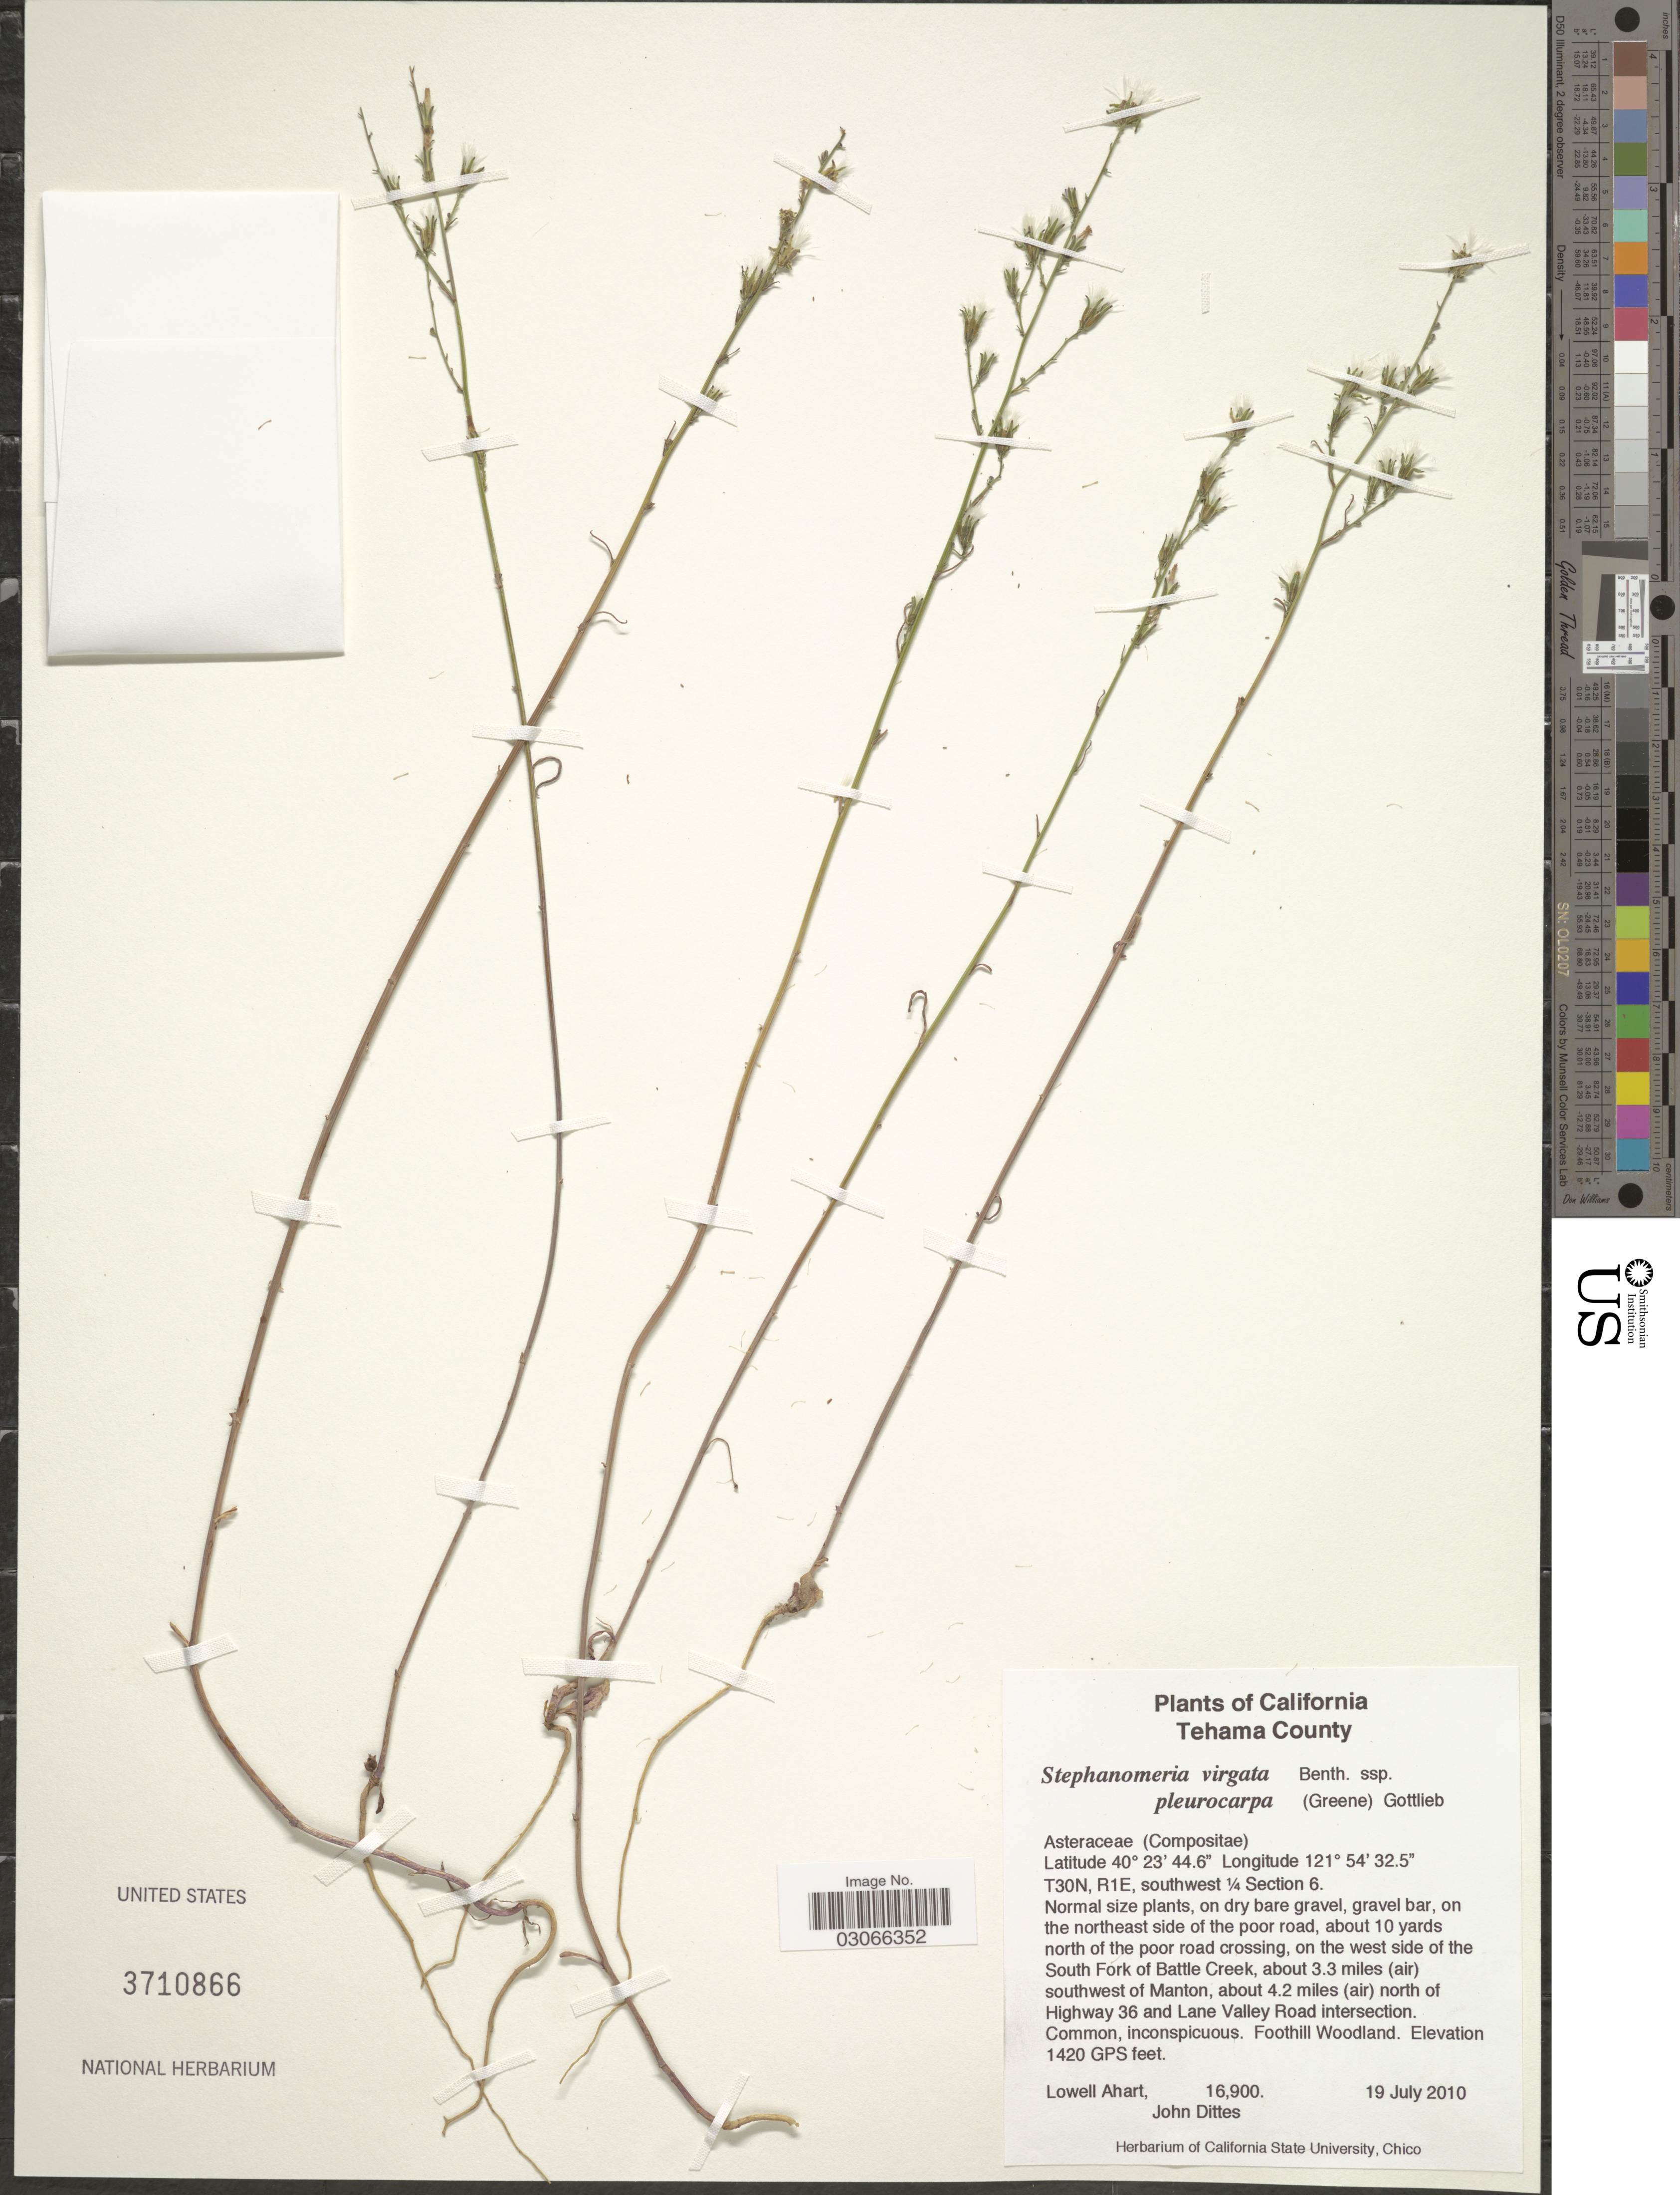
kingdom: Plantae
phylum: Tracheophyta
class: Magnoliopsida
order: Asterales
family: Asteraceae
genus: Stephanomeria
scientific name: Stephanomeria virgata subsp. pleurocarpa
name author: (Greene) Gottlieb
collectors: L. Ahart & J. Dittes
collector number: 16900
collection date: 2010-07-19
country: United States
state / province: California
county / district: Tehama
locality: Tehama County. T30N, R1E, southeast ¼ Section 6. On the northeast side of the poor road, about 10 yards north of the poor road crossing, on the west side of the South Fork of Battle Creek, about 3.3 miles (air) southwest of Manton, about 4.2 miles (air) southwest of Manton, about 4.2 miles (air) north of Highway 36 and Lane Valley Road intersection.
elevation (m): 433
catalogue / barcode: US 3710866